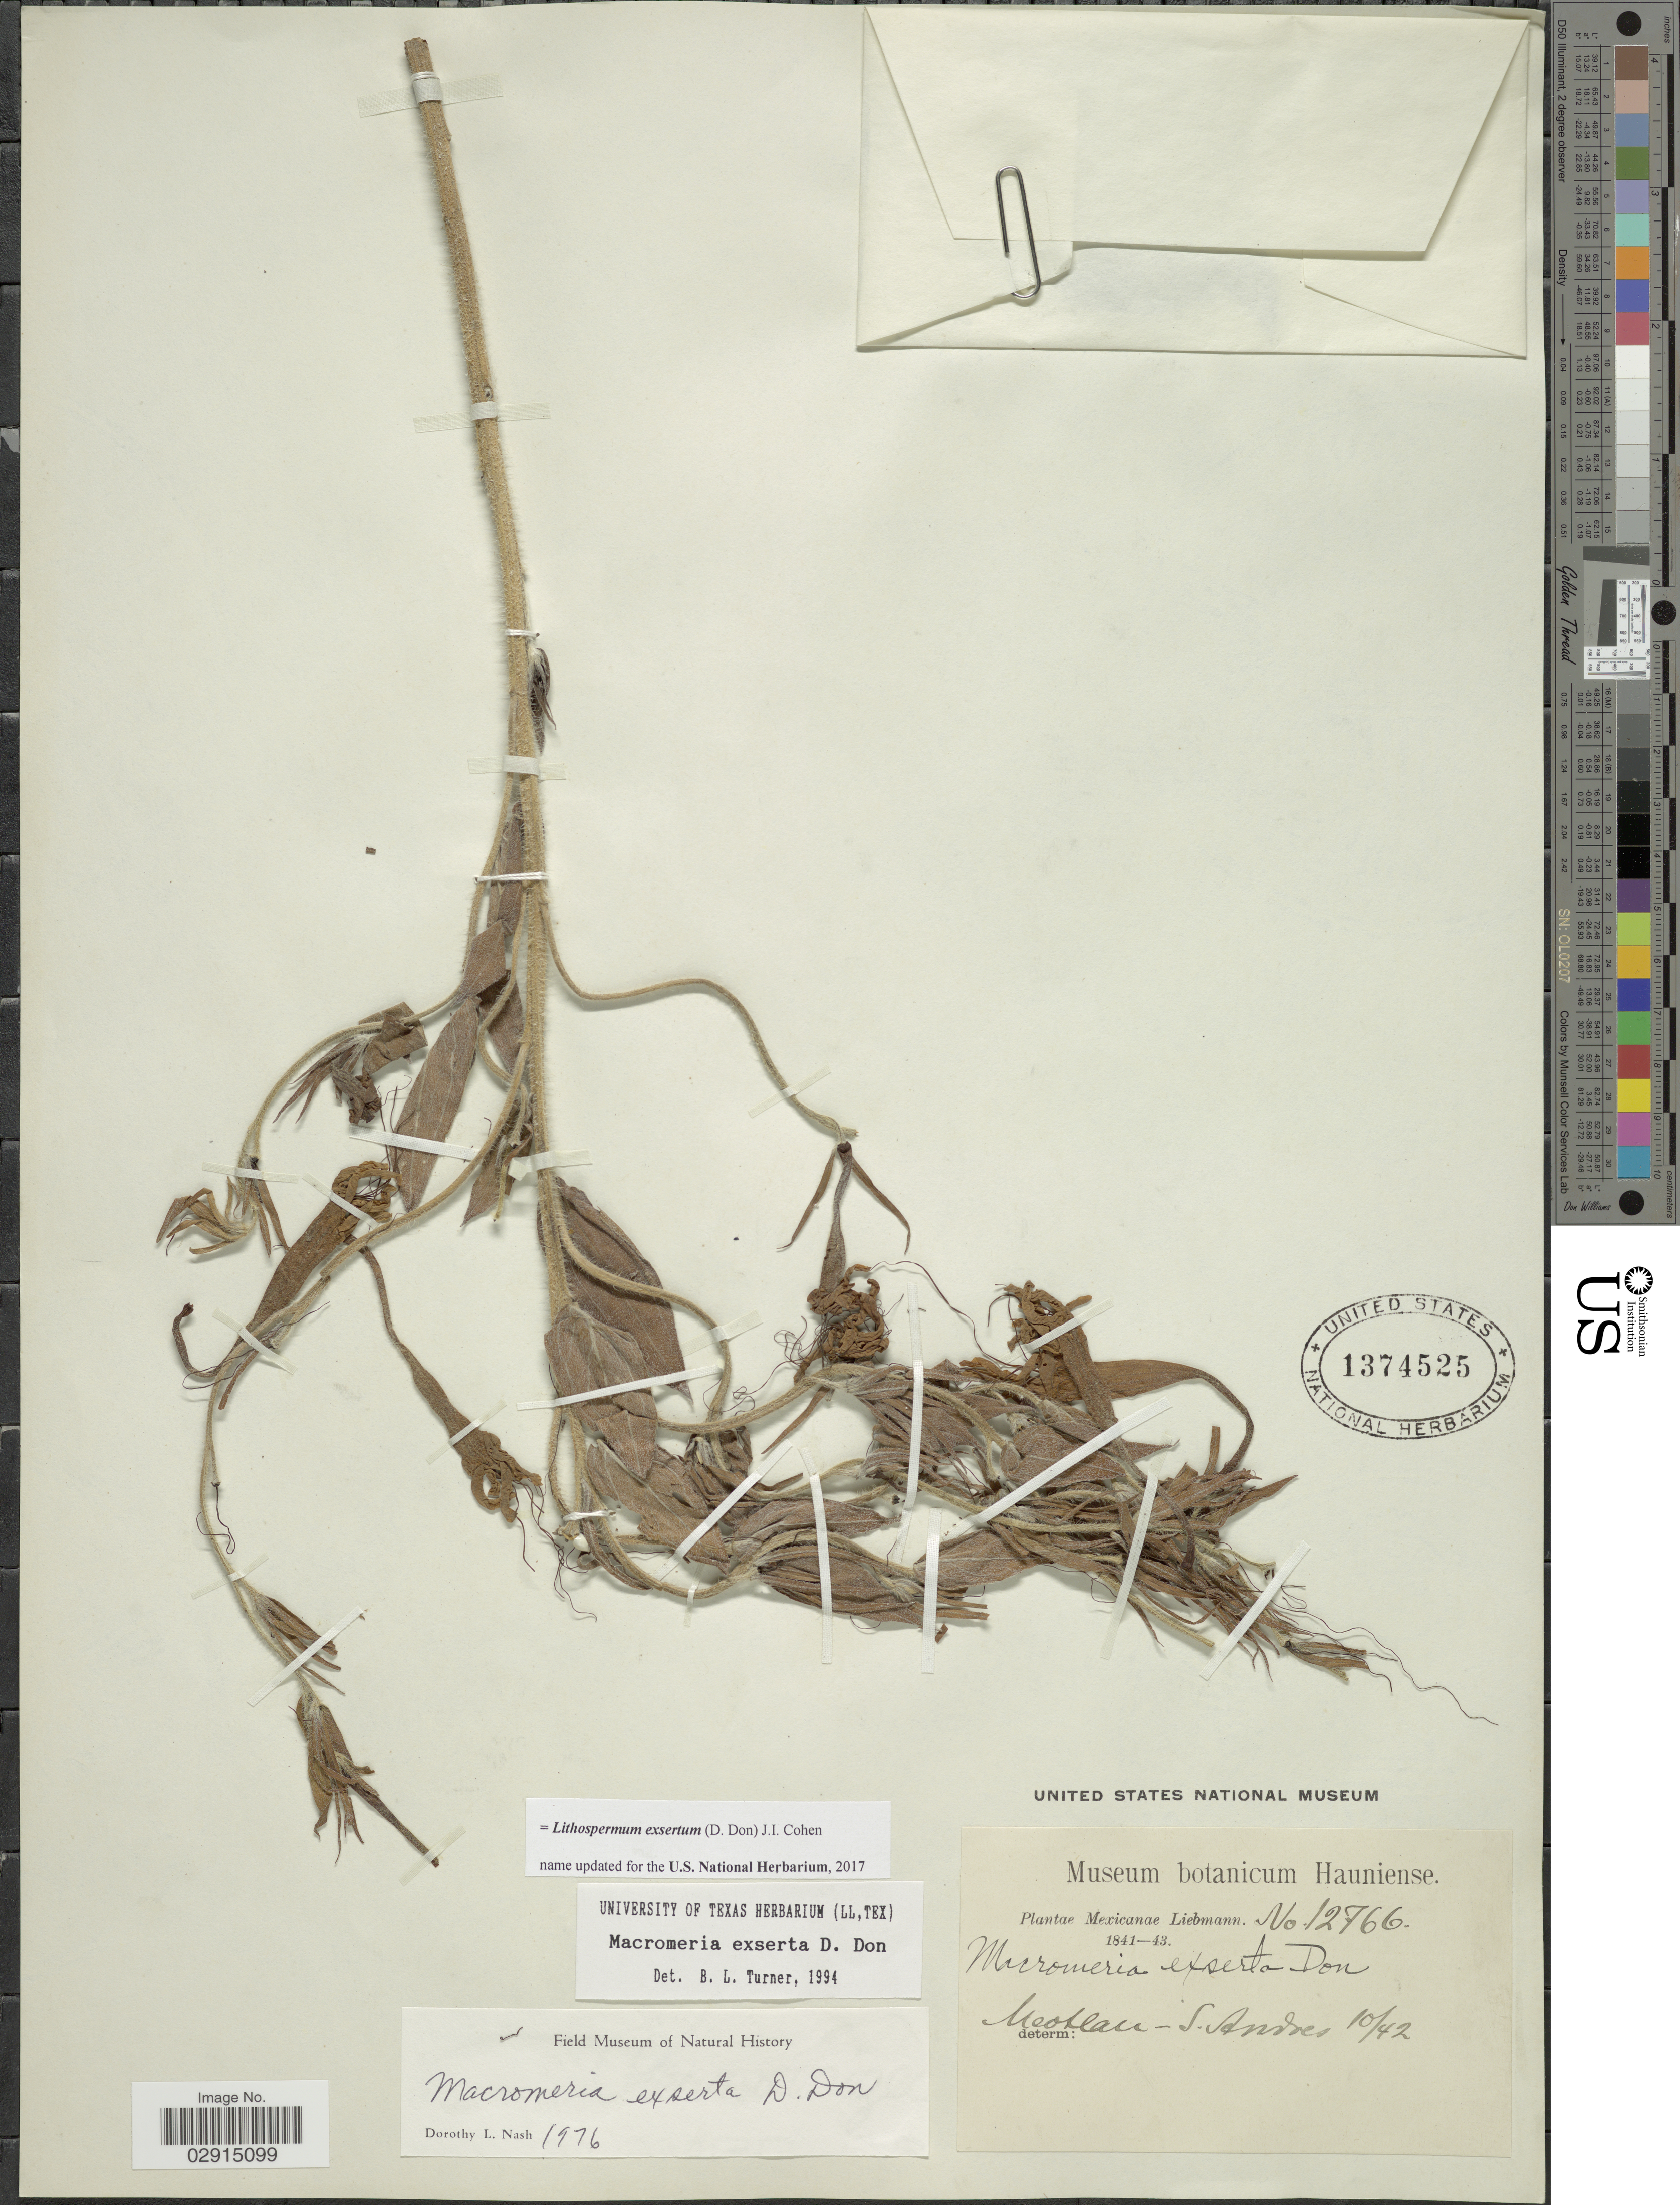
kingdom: Plantae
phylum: Tracheophyta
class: Magnoliopsida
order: Boraginales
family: Boraginaceae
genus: Lithospermum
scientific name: Lithospermum exsertum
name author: (D. Don) Cohen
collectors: Liebmann, --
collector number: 12766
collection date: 1842-10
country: Mexico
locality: Meotlan - S. Andres. [interpreted]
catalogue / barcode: US 1374525